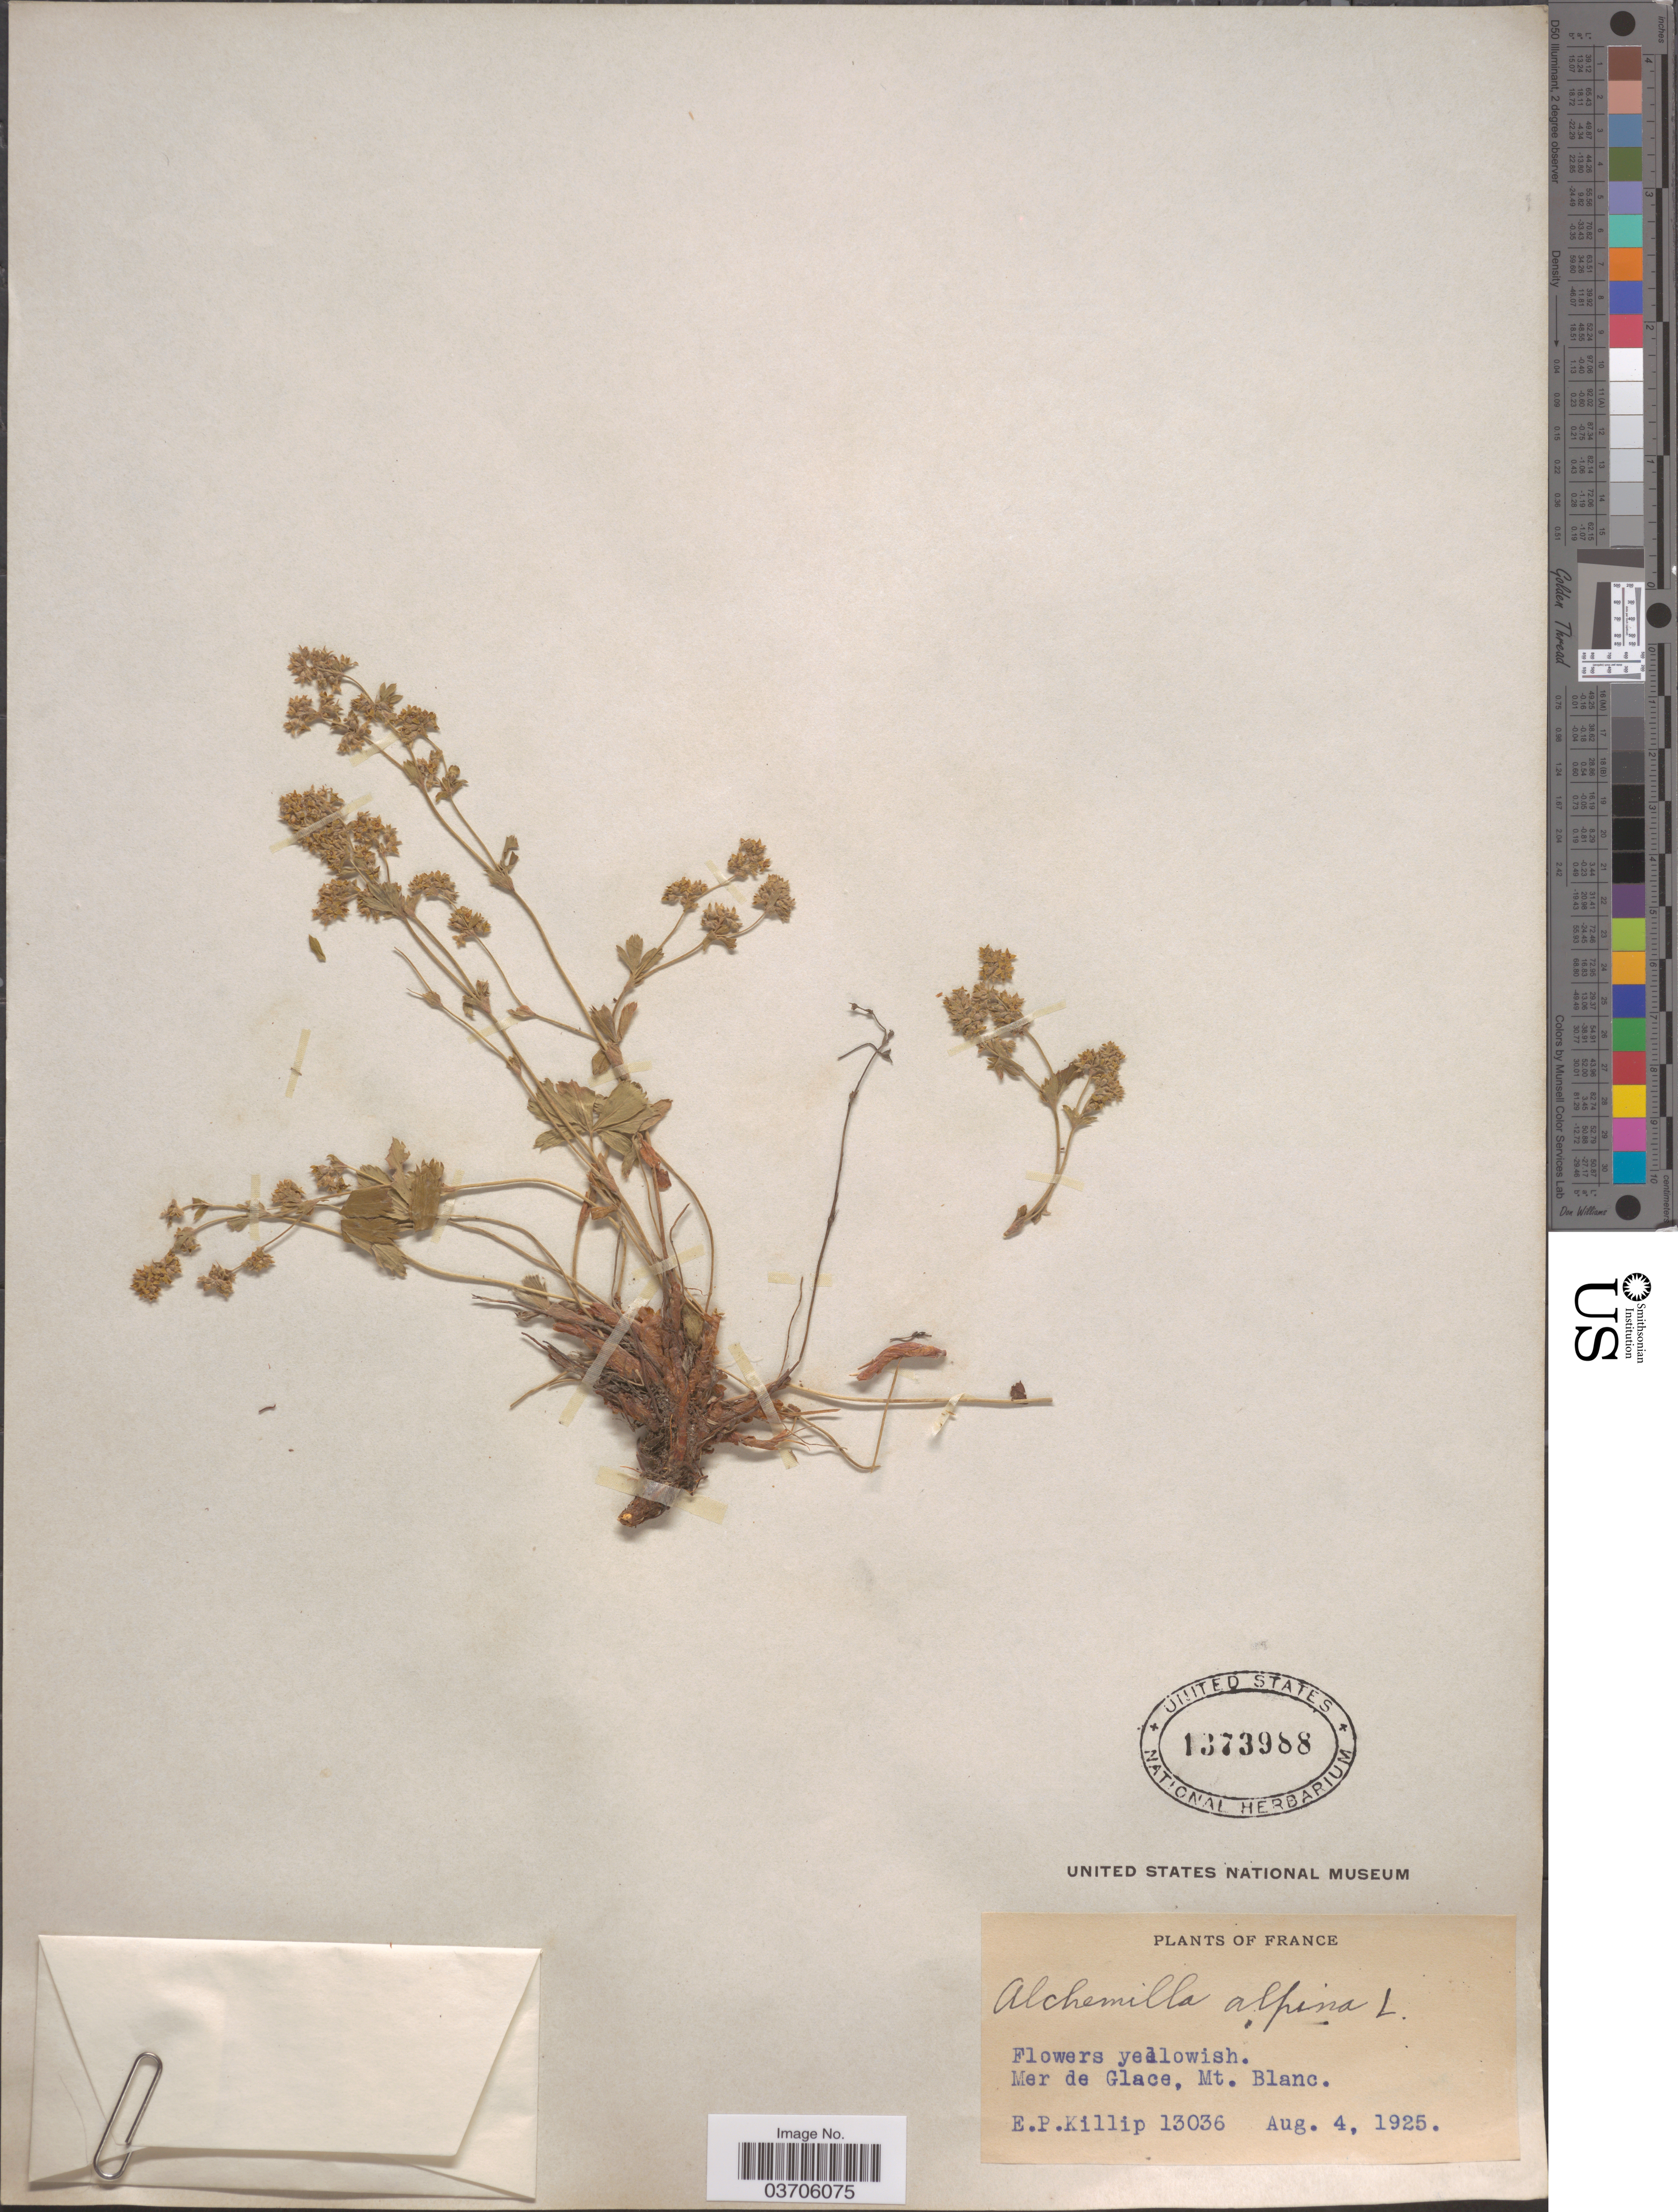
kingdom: Plantae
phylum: Tracheophyta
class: Magnoliopsida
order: Rosales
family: Rosaceae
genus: Alchemilla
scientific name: Alchemilla alpina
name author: L.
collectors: E. P. Killip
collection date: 1925-08-04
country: France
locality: Mer de Glace, Mt. Blanc.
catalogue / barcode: US 1373988